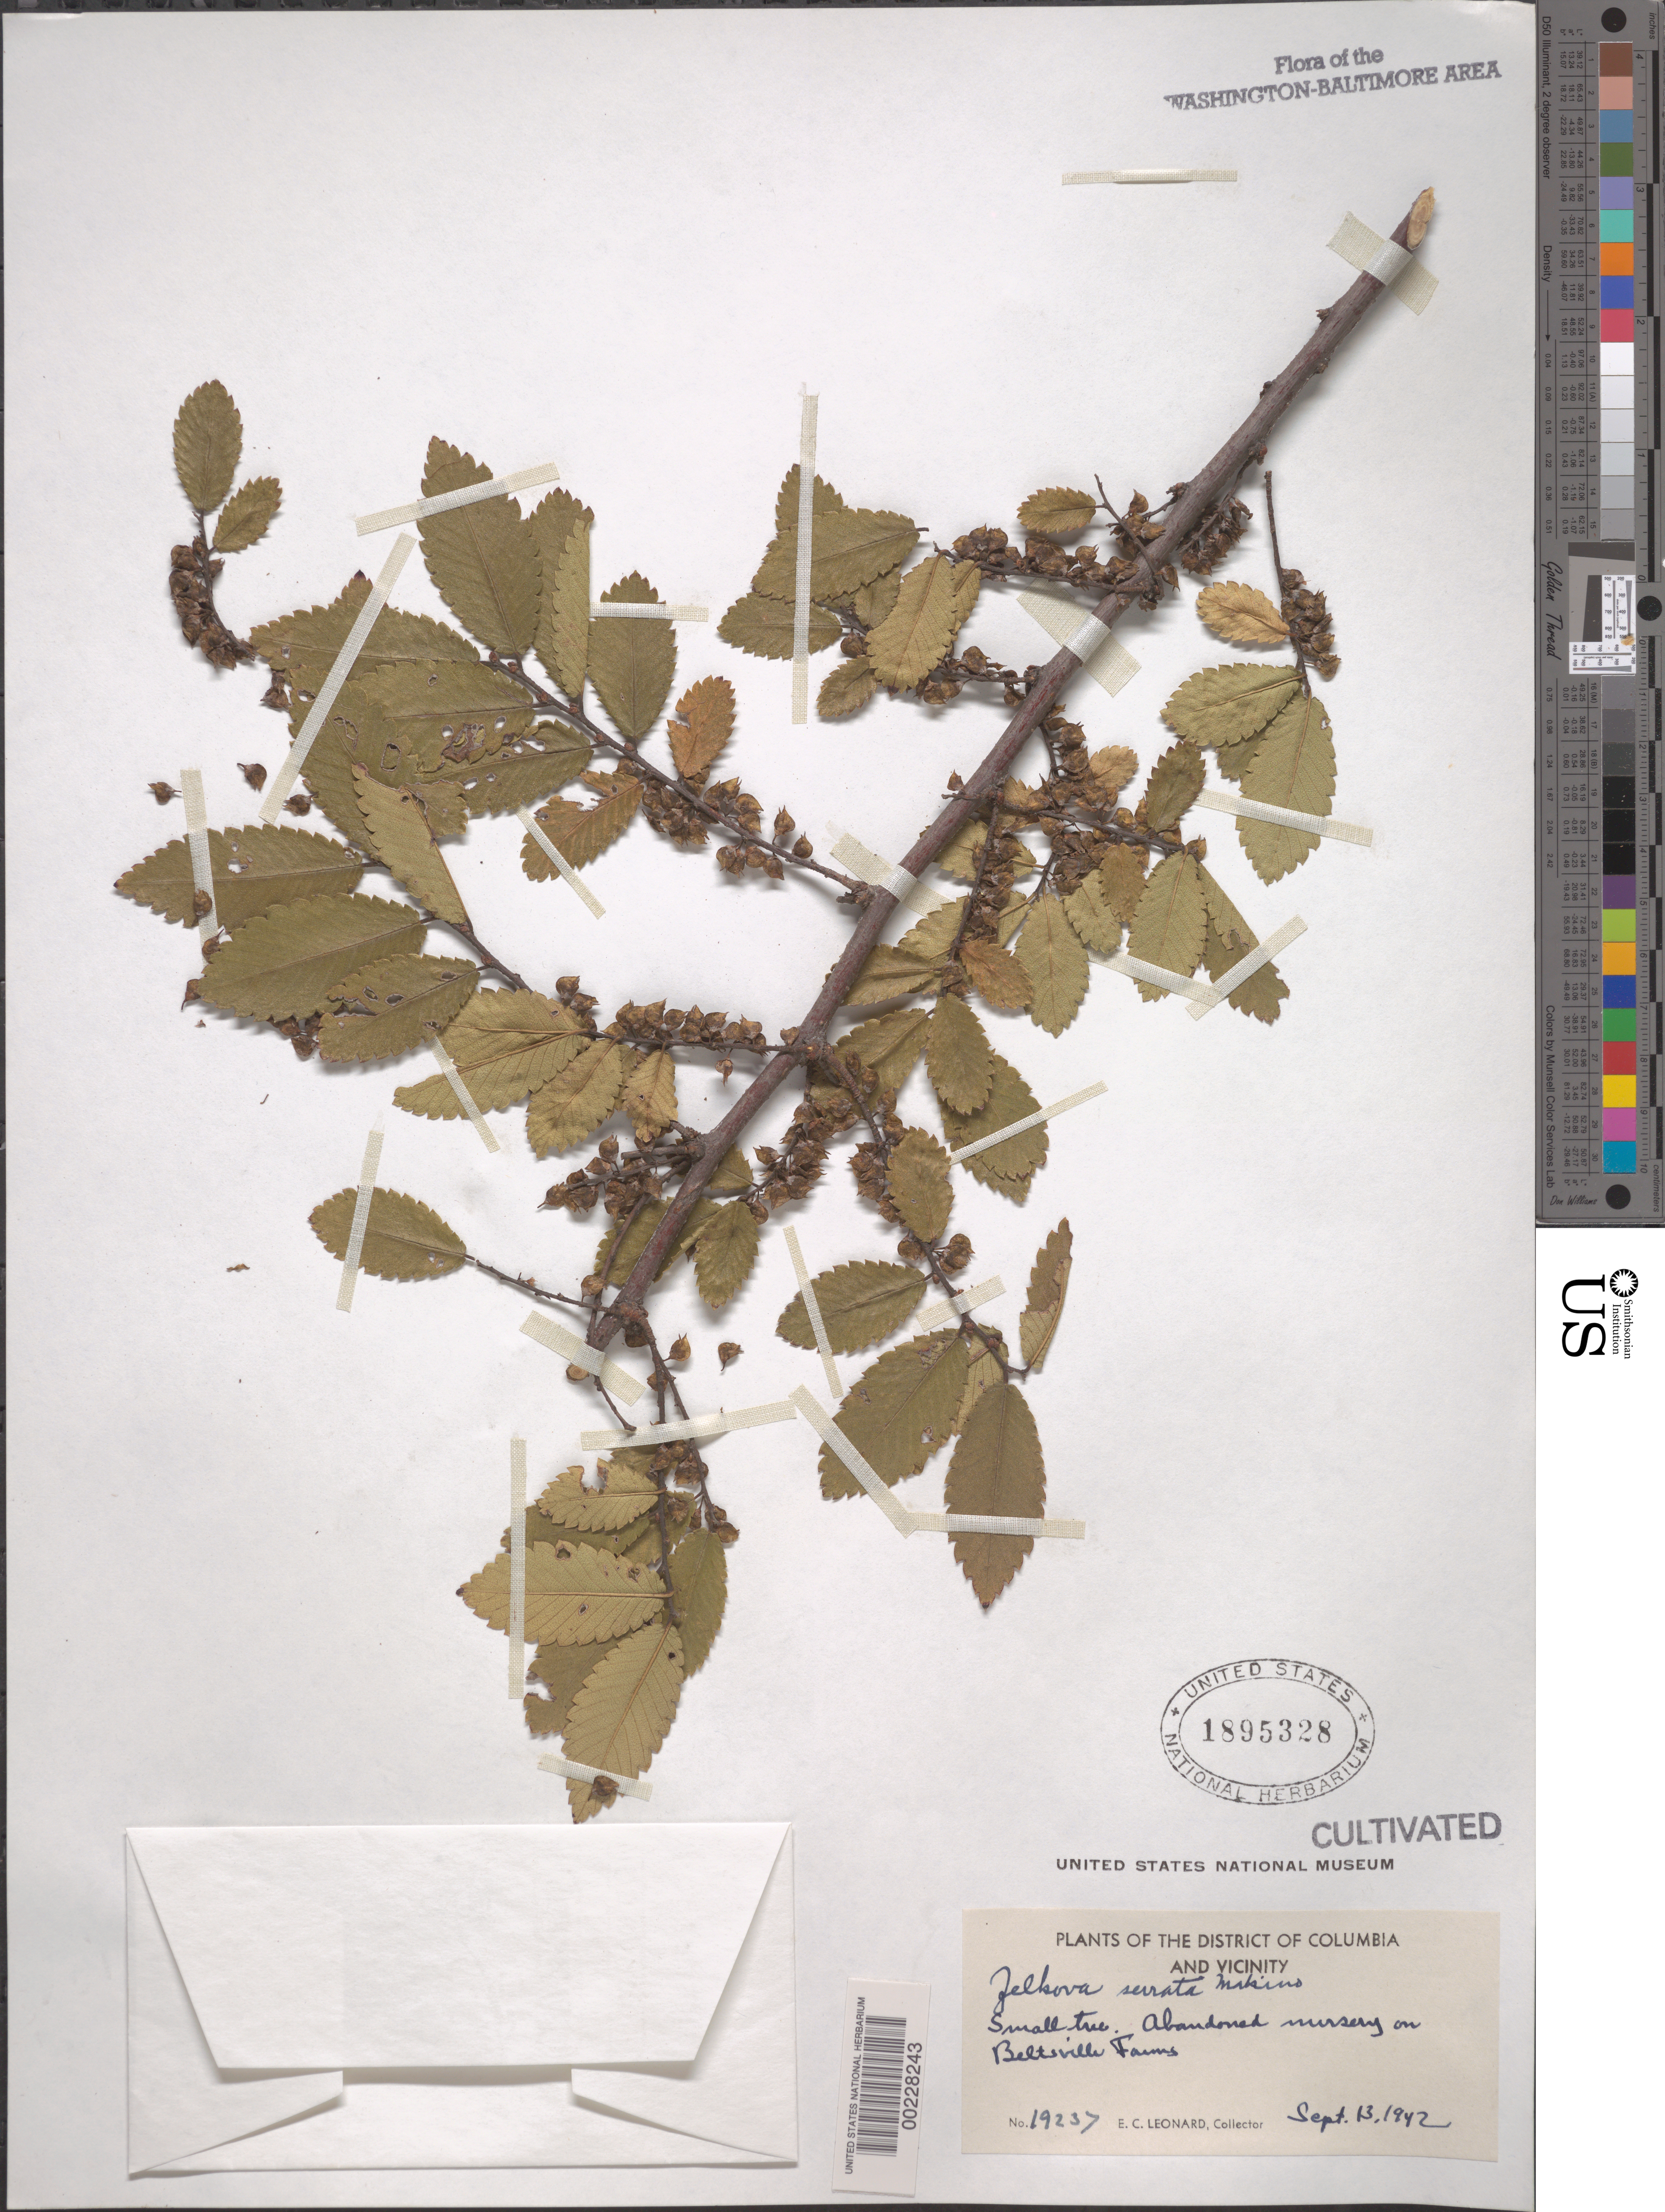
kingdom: Plantae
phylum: Tracheophyta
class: Magnoliopsida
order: Rosales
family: Ulmaceae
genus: Zelkova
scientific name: Zelkova serrata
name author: (Thunb.) Makino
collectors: E. C. Leonard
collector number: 19257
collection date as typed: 13 Sep 1942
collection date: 1942-09-13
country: United States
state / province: Maryland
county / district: Prince George's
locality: Abandoned nursery on Beltsville Farms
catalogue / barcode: US 1895328